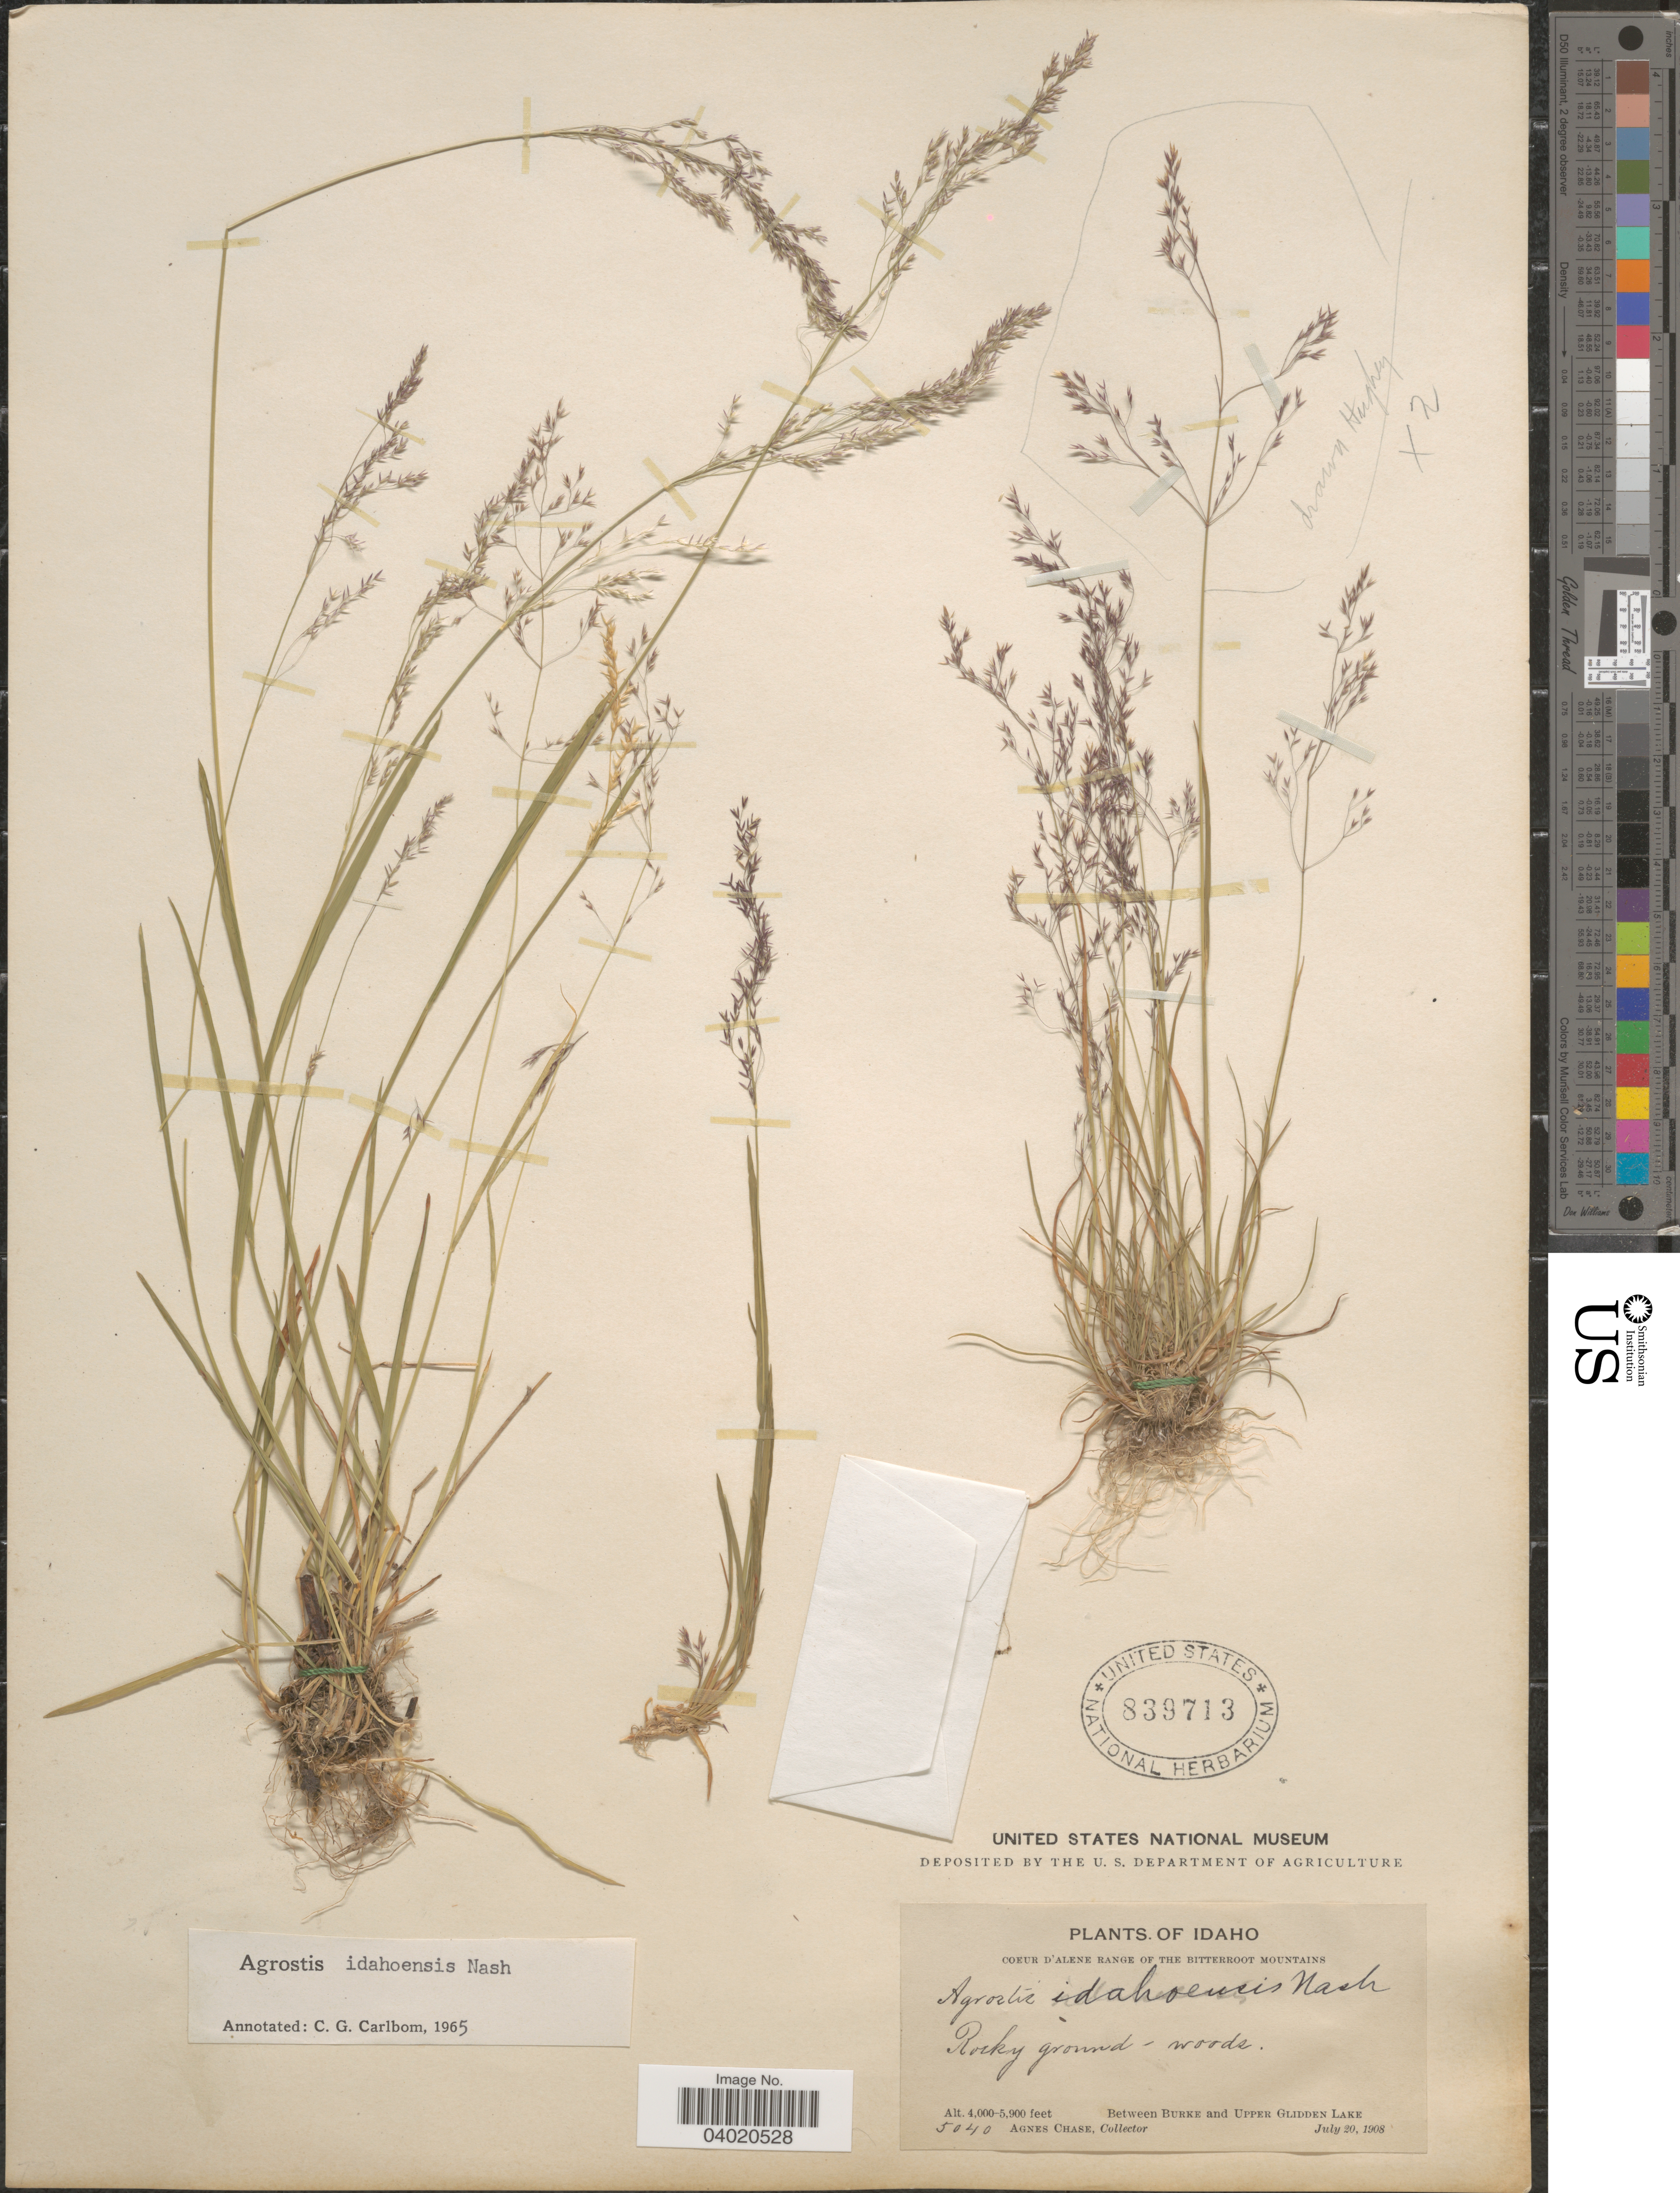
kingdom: Plantae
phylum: Tracheophyta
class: Liliopsida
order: Poales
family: Poaceae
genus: Agrostis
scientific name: Agrostis idahoensis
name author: Nash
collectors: A. Chase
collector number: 5040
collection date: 1908-07-20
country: United States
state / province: Idaho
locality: Cœur d' Alene range of the Bitterroot Mountains. Between Burke and Upper Glidden Lake.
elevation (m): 1219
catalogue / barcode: US 839713